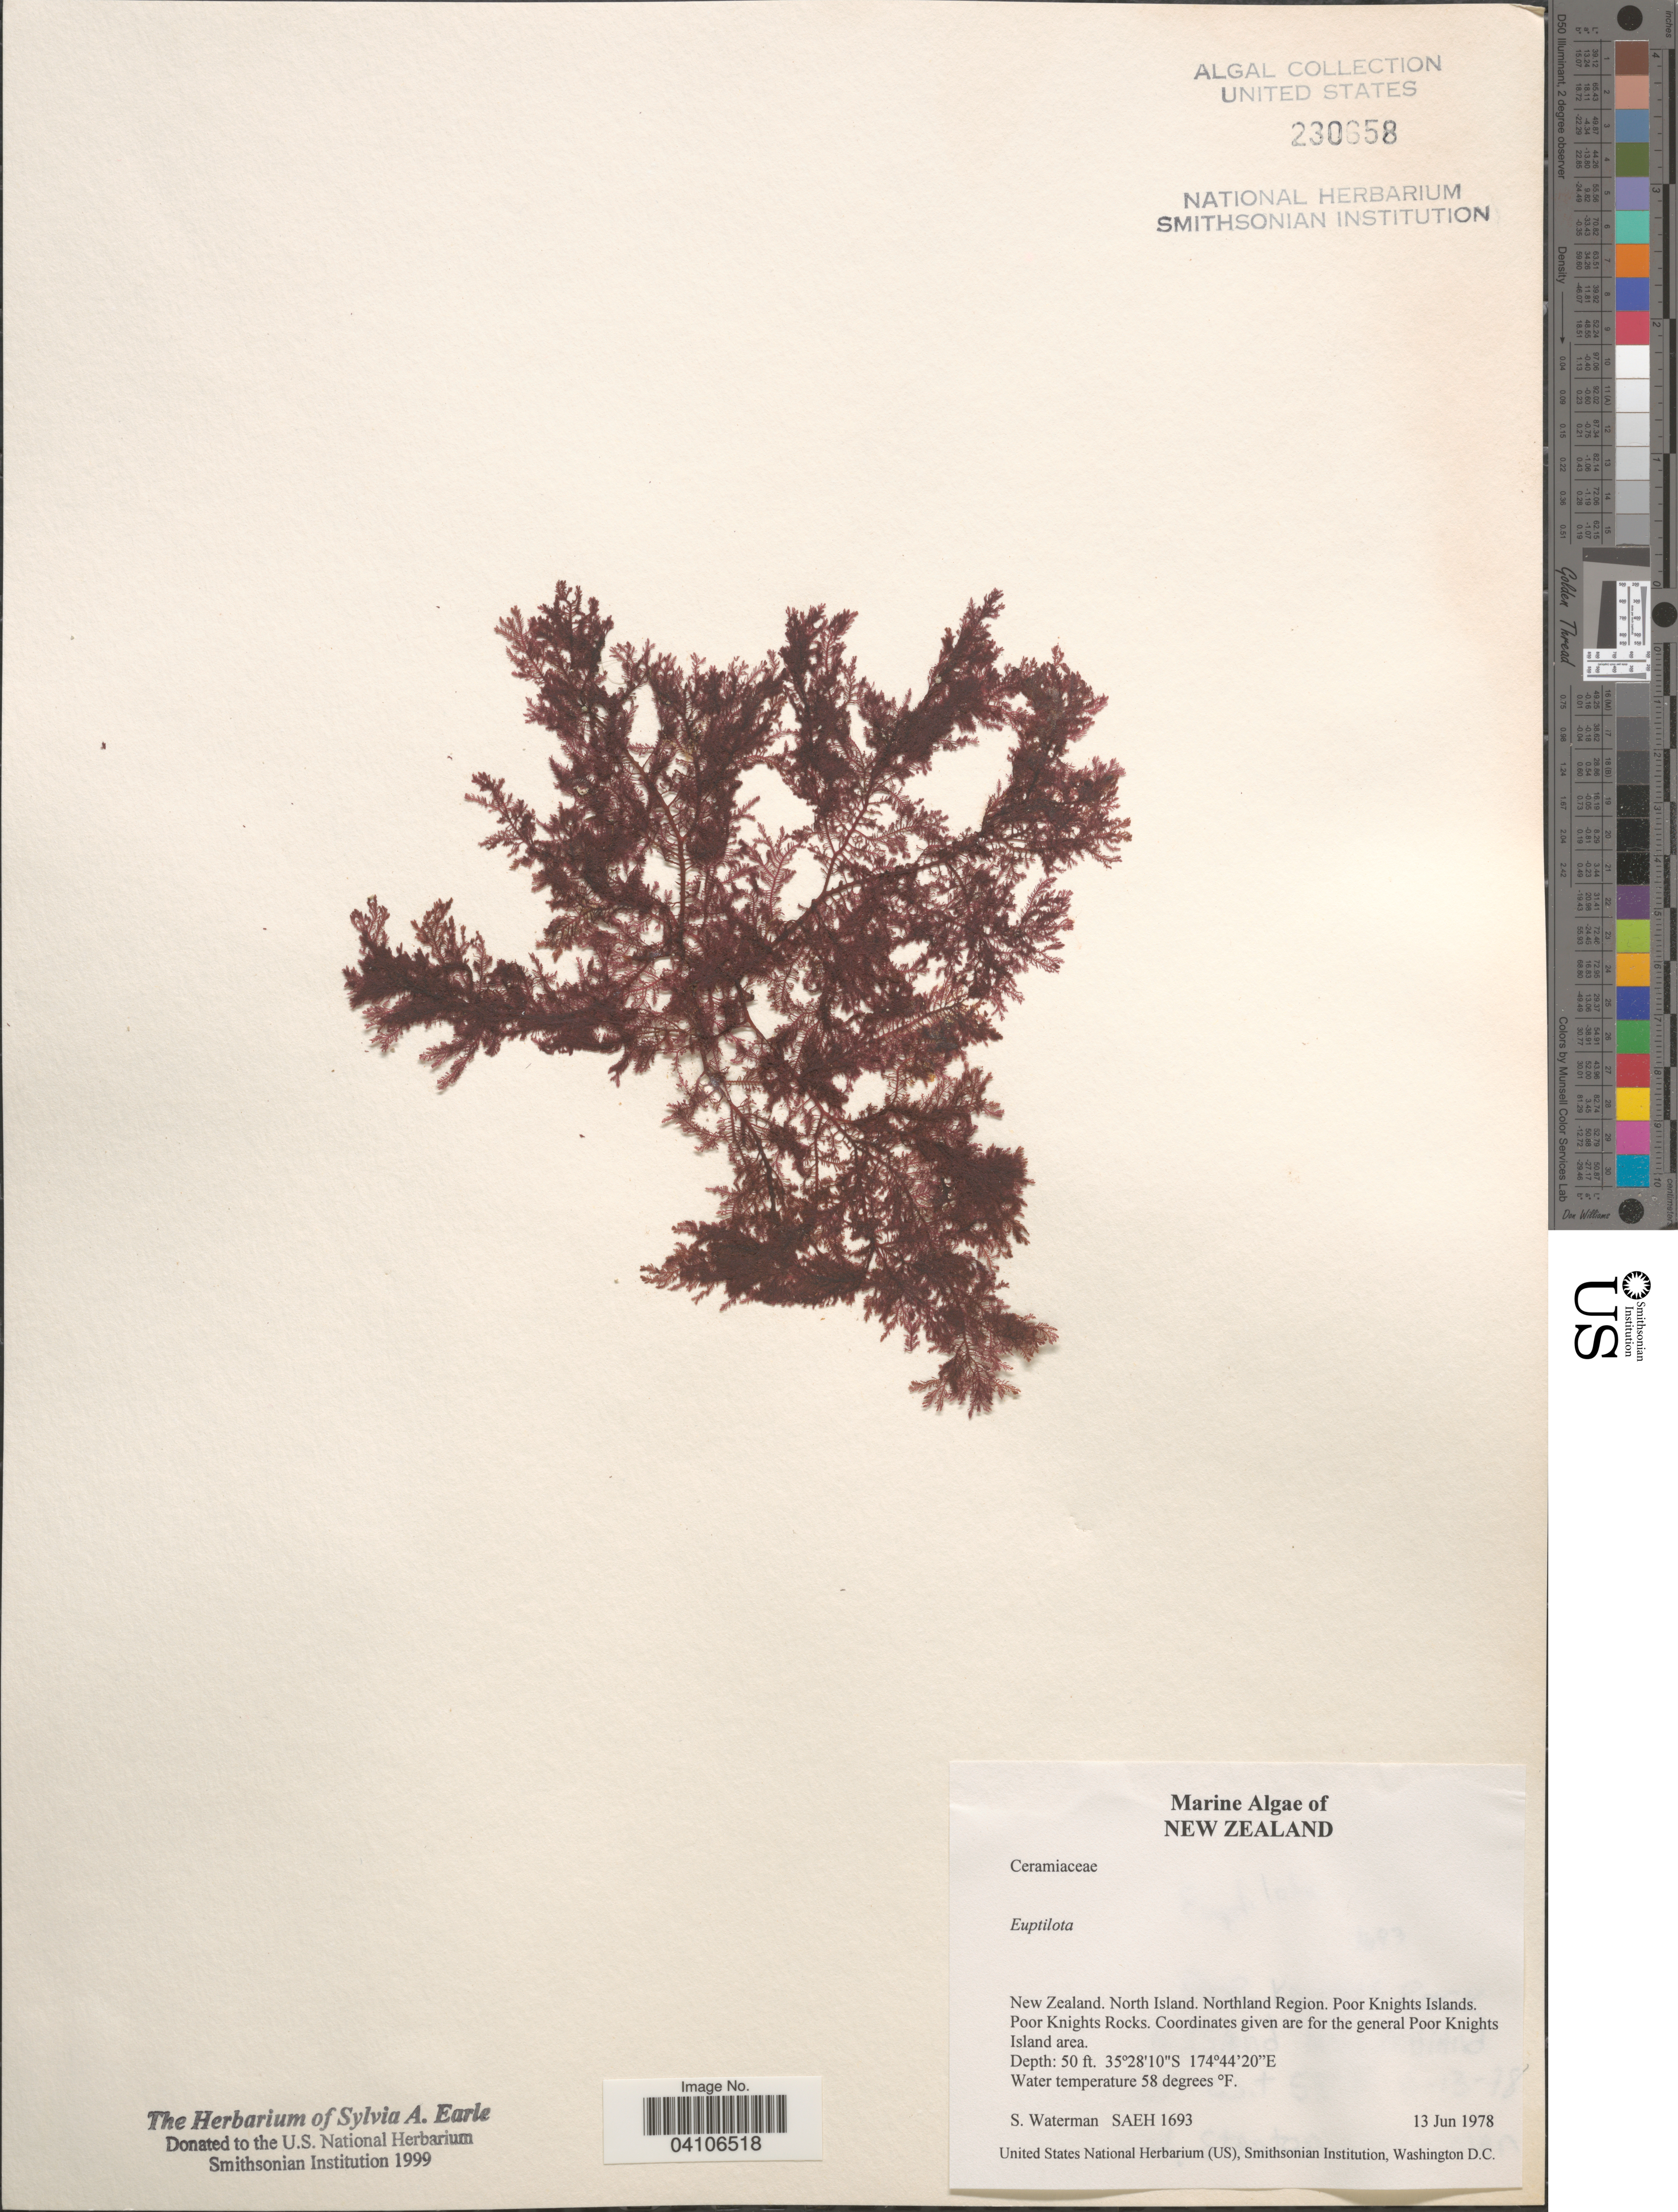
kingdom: Plantae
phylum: Rhodophyta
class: Florideophyceae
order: Ceramiales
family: Callithamniaceae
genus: Euptilota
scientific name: Euptilota sp.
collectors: S. Waterman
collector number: SAEH1693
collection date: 1978-06-13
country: New Zealand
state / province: Northland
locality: North Island. Northland Region. Poor Knights Islands. Poor Knights Rocks. Coordinates given are for the general Poor Knights Island area.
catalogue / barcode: US 230658